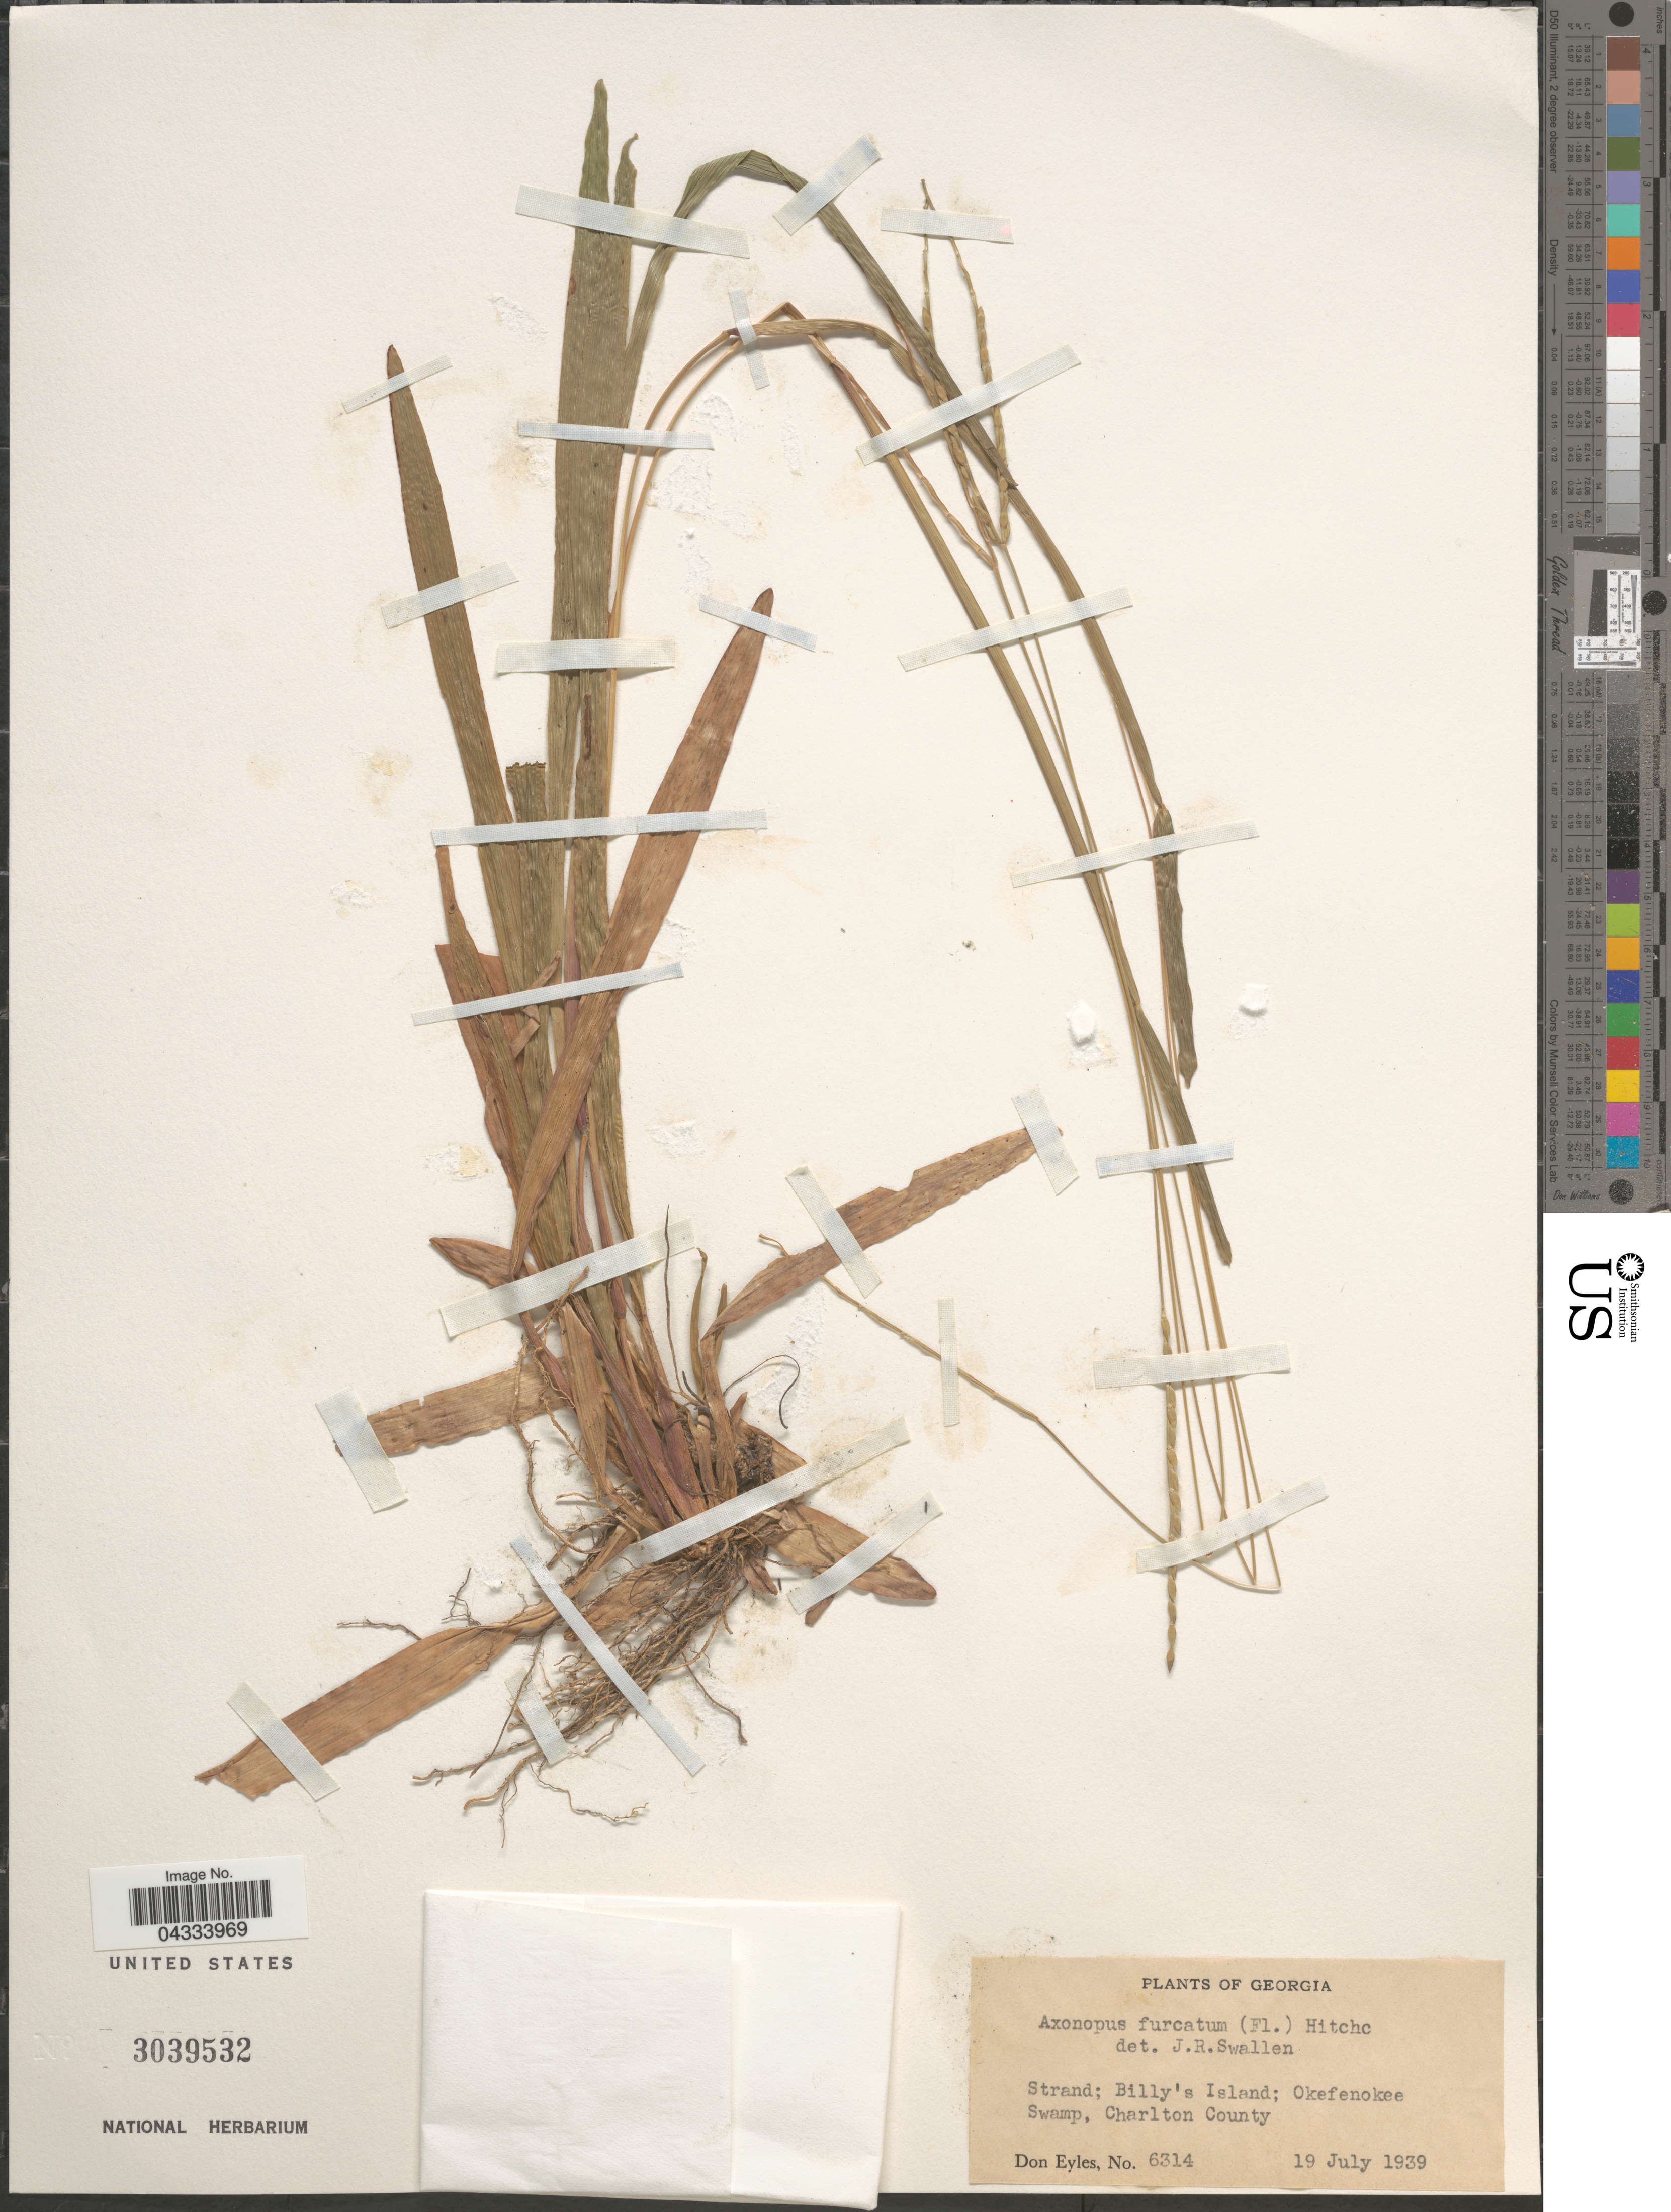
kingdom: Plantae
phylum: Tracheophyta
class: Liliopsida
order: Poales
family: Poaceae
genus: Axonopus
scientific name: Axonopus furcatus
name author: (Flüggé) Hitchc.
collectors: D. Eyles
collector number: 6314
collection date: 1939-07-19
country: United States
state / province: Georgia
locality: Strand; Billy's Island; Okefenokee Swamp, Charlton County.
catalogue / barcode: US 3039532